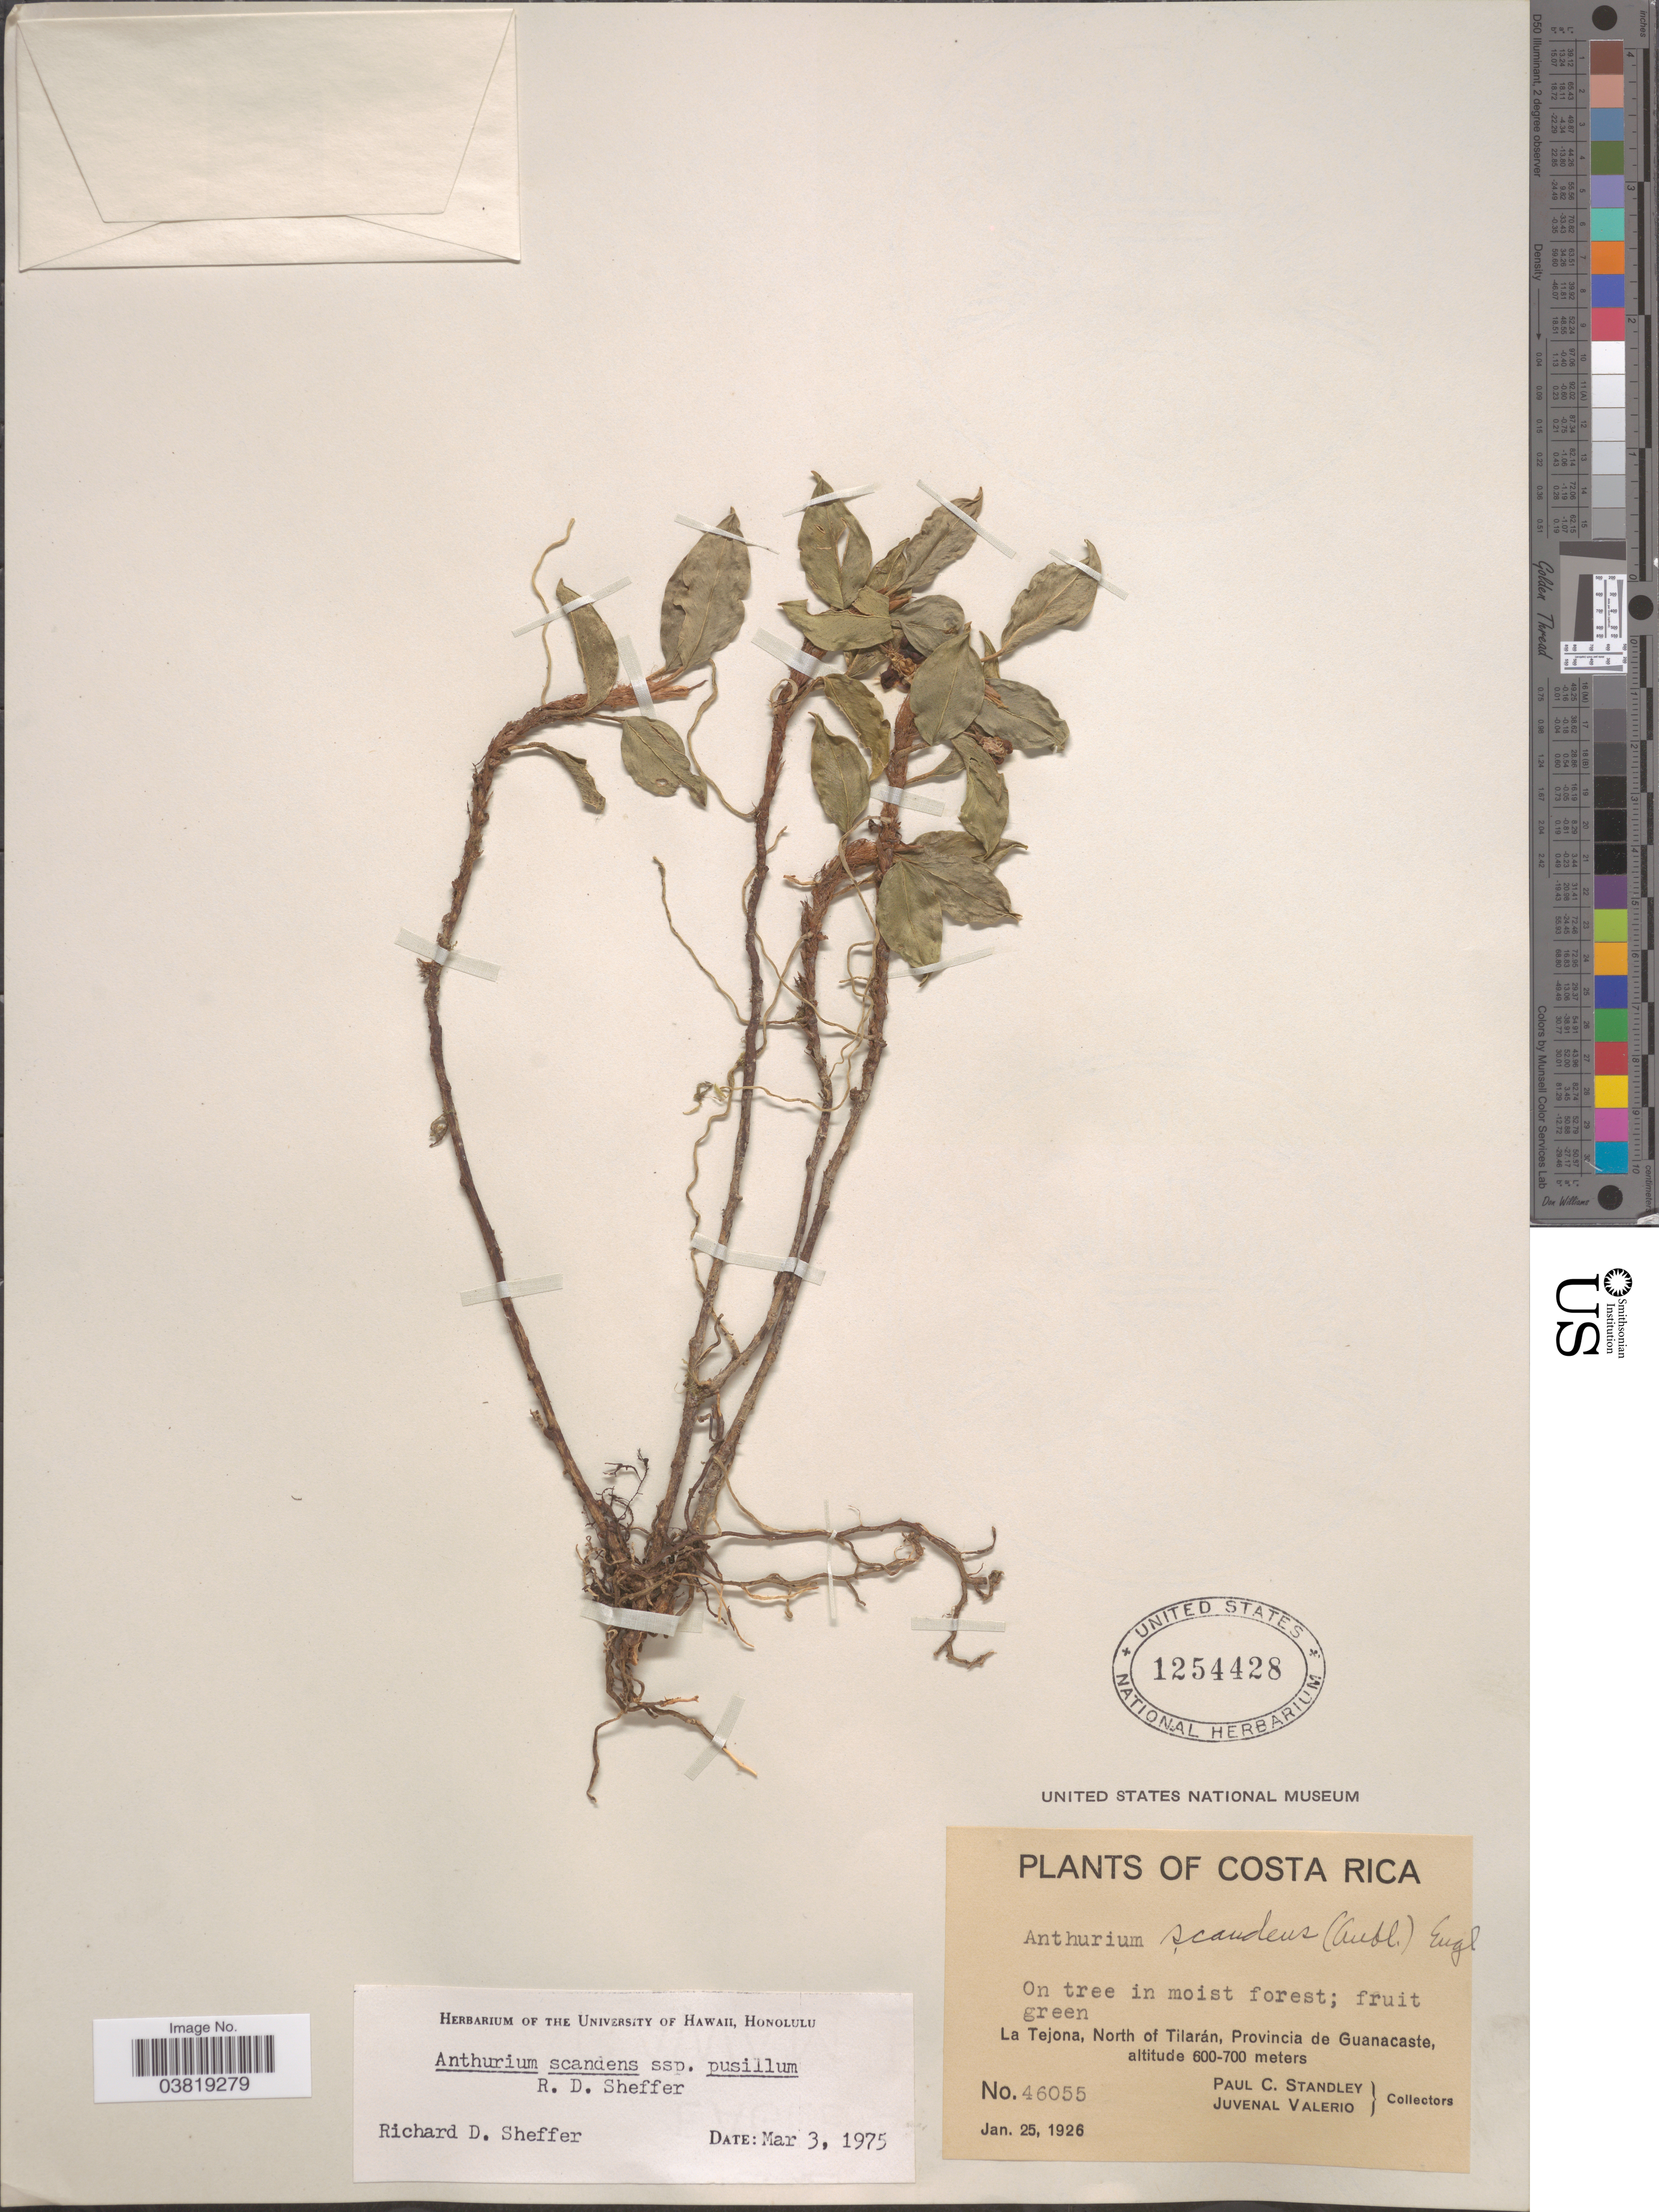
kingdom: Plantae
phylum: Tracheophyta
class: Liliopsida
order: Alismatales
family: Araceae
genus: Anthurium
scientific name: Anthurium scandens subsp. pusillum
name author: Sheffer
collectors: P. C. Standley & J. Valerio R.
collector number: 46055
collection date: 1926-01-25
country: Costa Rica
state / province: Guanacaste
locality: La Tejona, North of Tilarán.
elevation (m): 600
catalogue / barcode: US 1254428